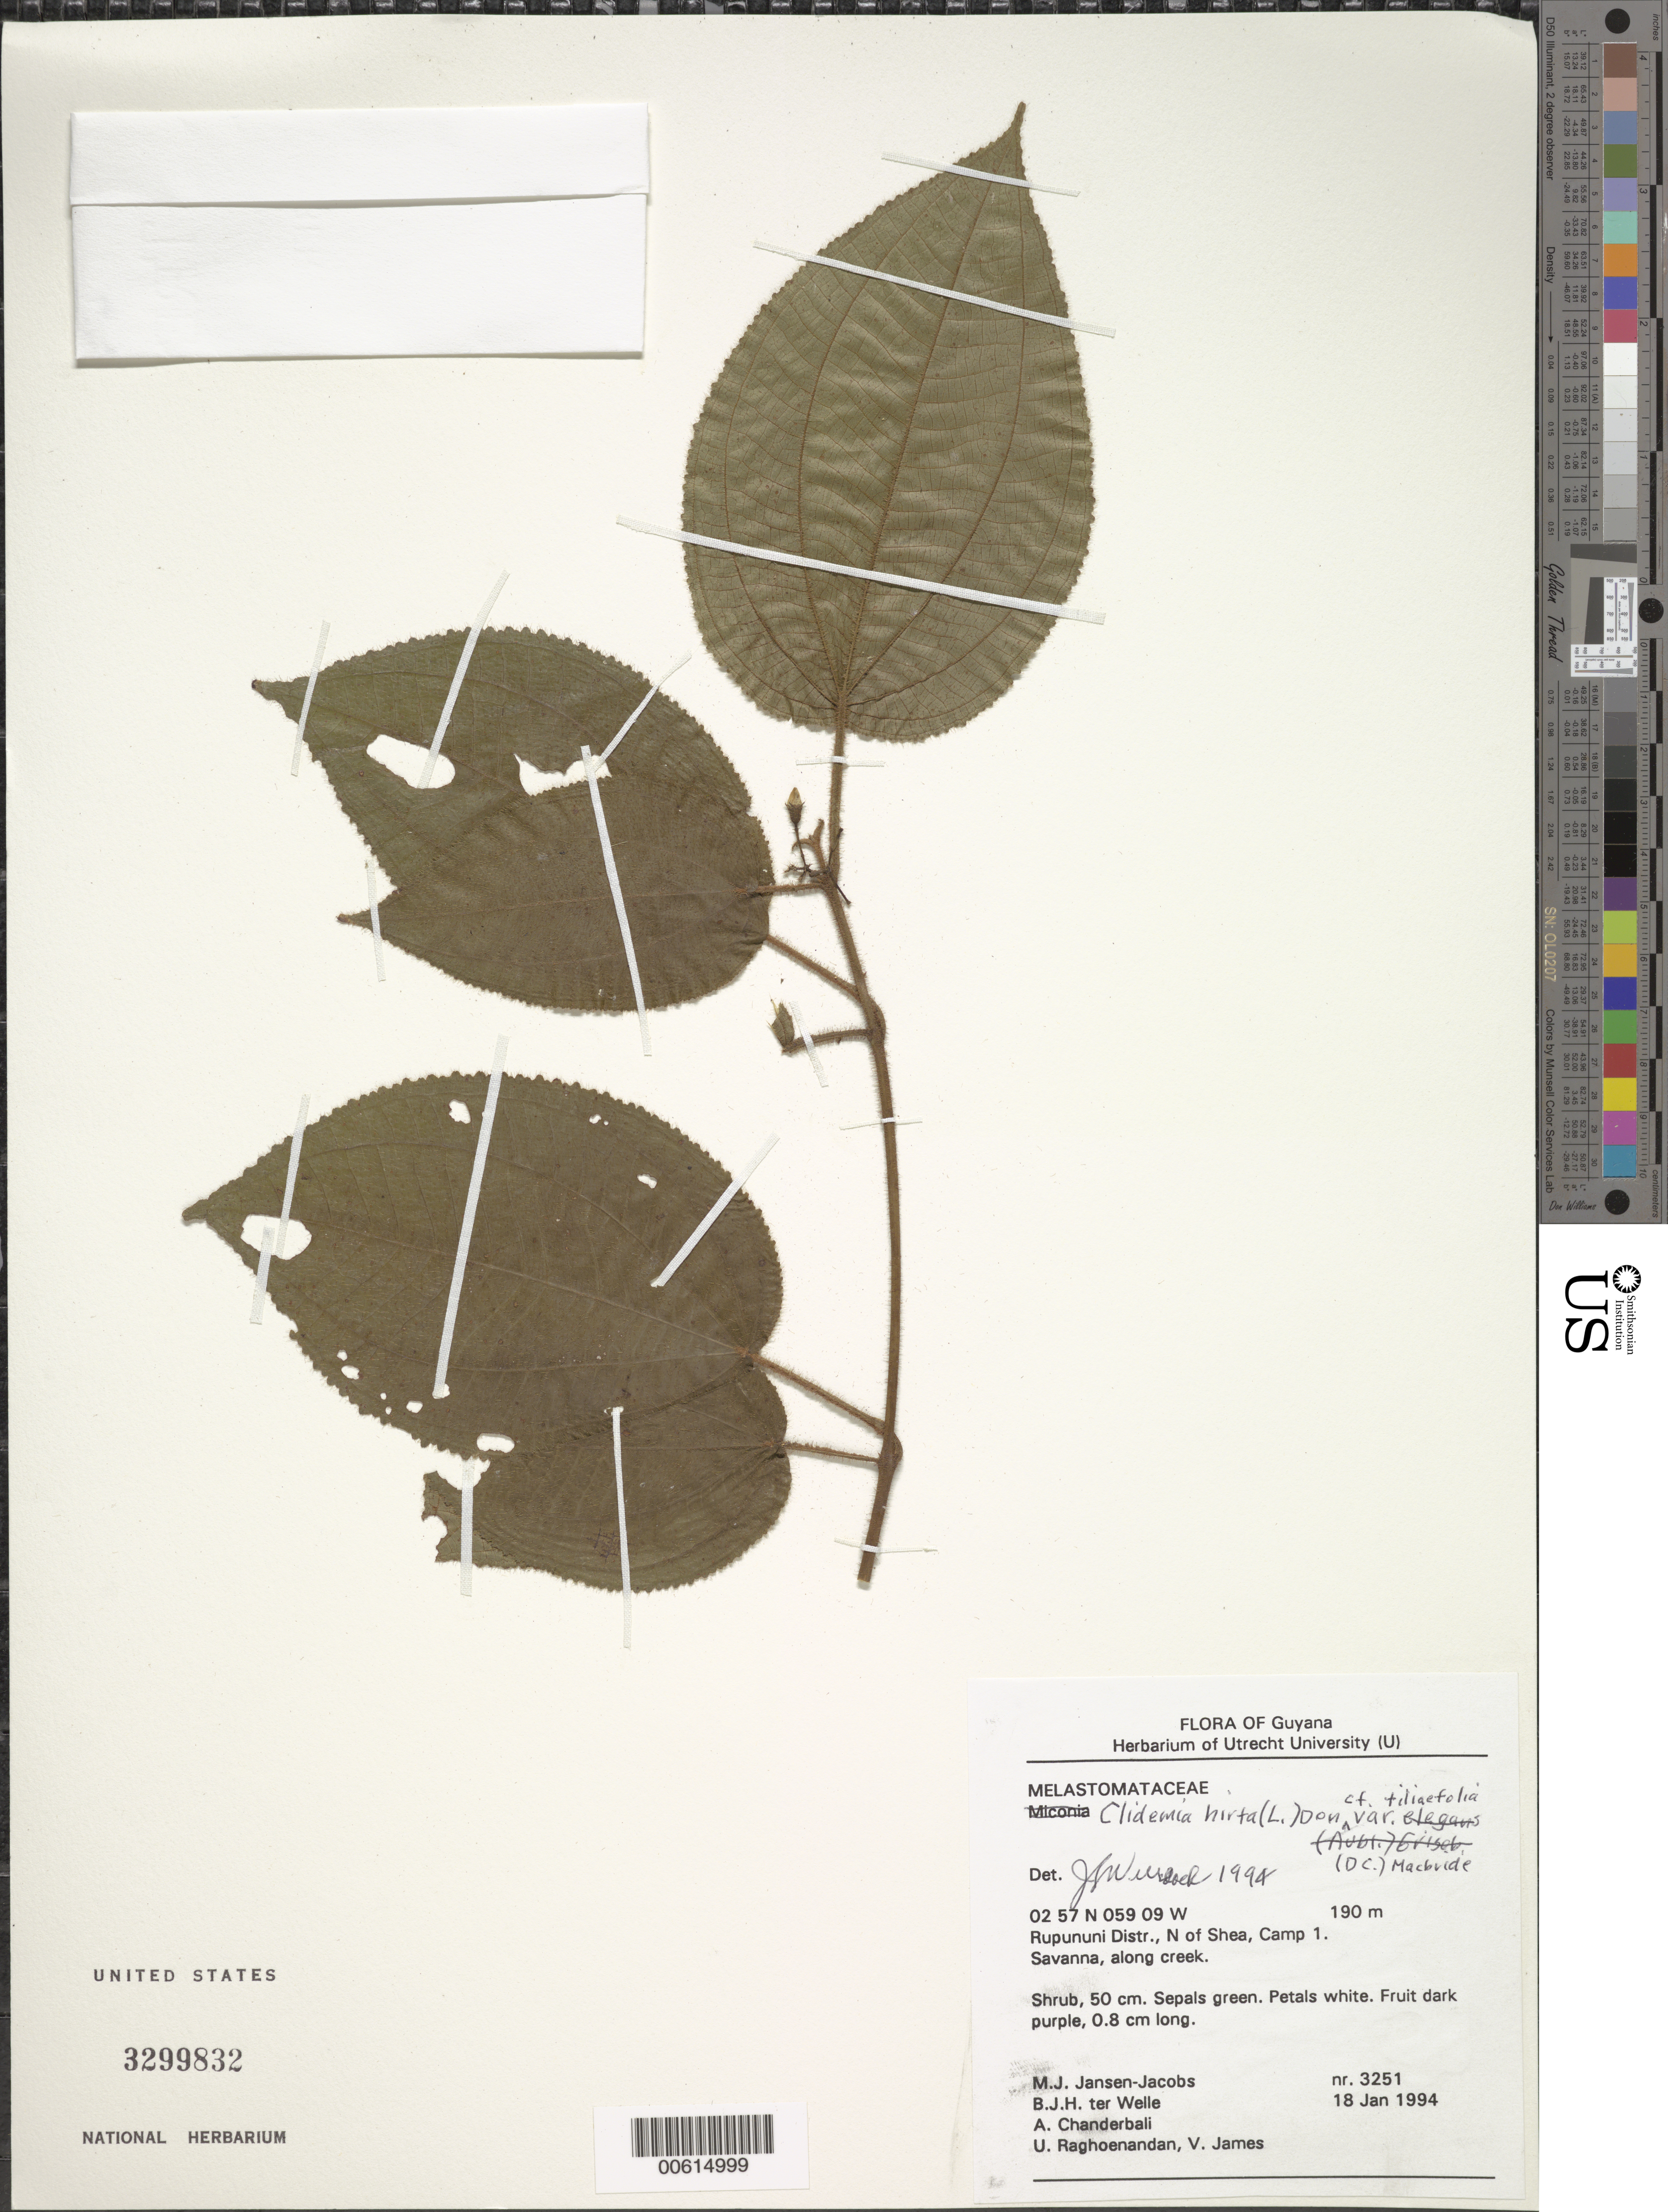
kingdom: Plantae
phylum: Tracheophyta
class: Magnoliopsida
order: Myrtales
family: Melastomataceae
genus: Clidemia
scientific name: Clidemia hirta var. tiliifolia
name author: (DC.) J.F. Macbr.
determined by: Wurdack, John J., (US), US (UNITED STATES)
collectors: M. J. Jansen-Jacobs, B. Welle, A. S. Chanderbali, U. Raghoenandan & V. James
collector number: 3251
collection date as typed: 18-Jan-94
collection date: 1994-01-18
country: Guyana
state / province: U. Takutu-U. Essequibo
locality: Shea, N of, camp 1, Rupununi District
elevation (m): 190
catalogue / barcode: US 3299832